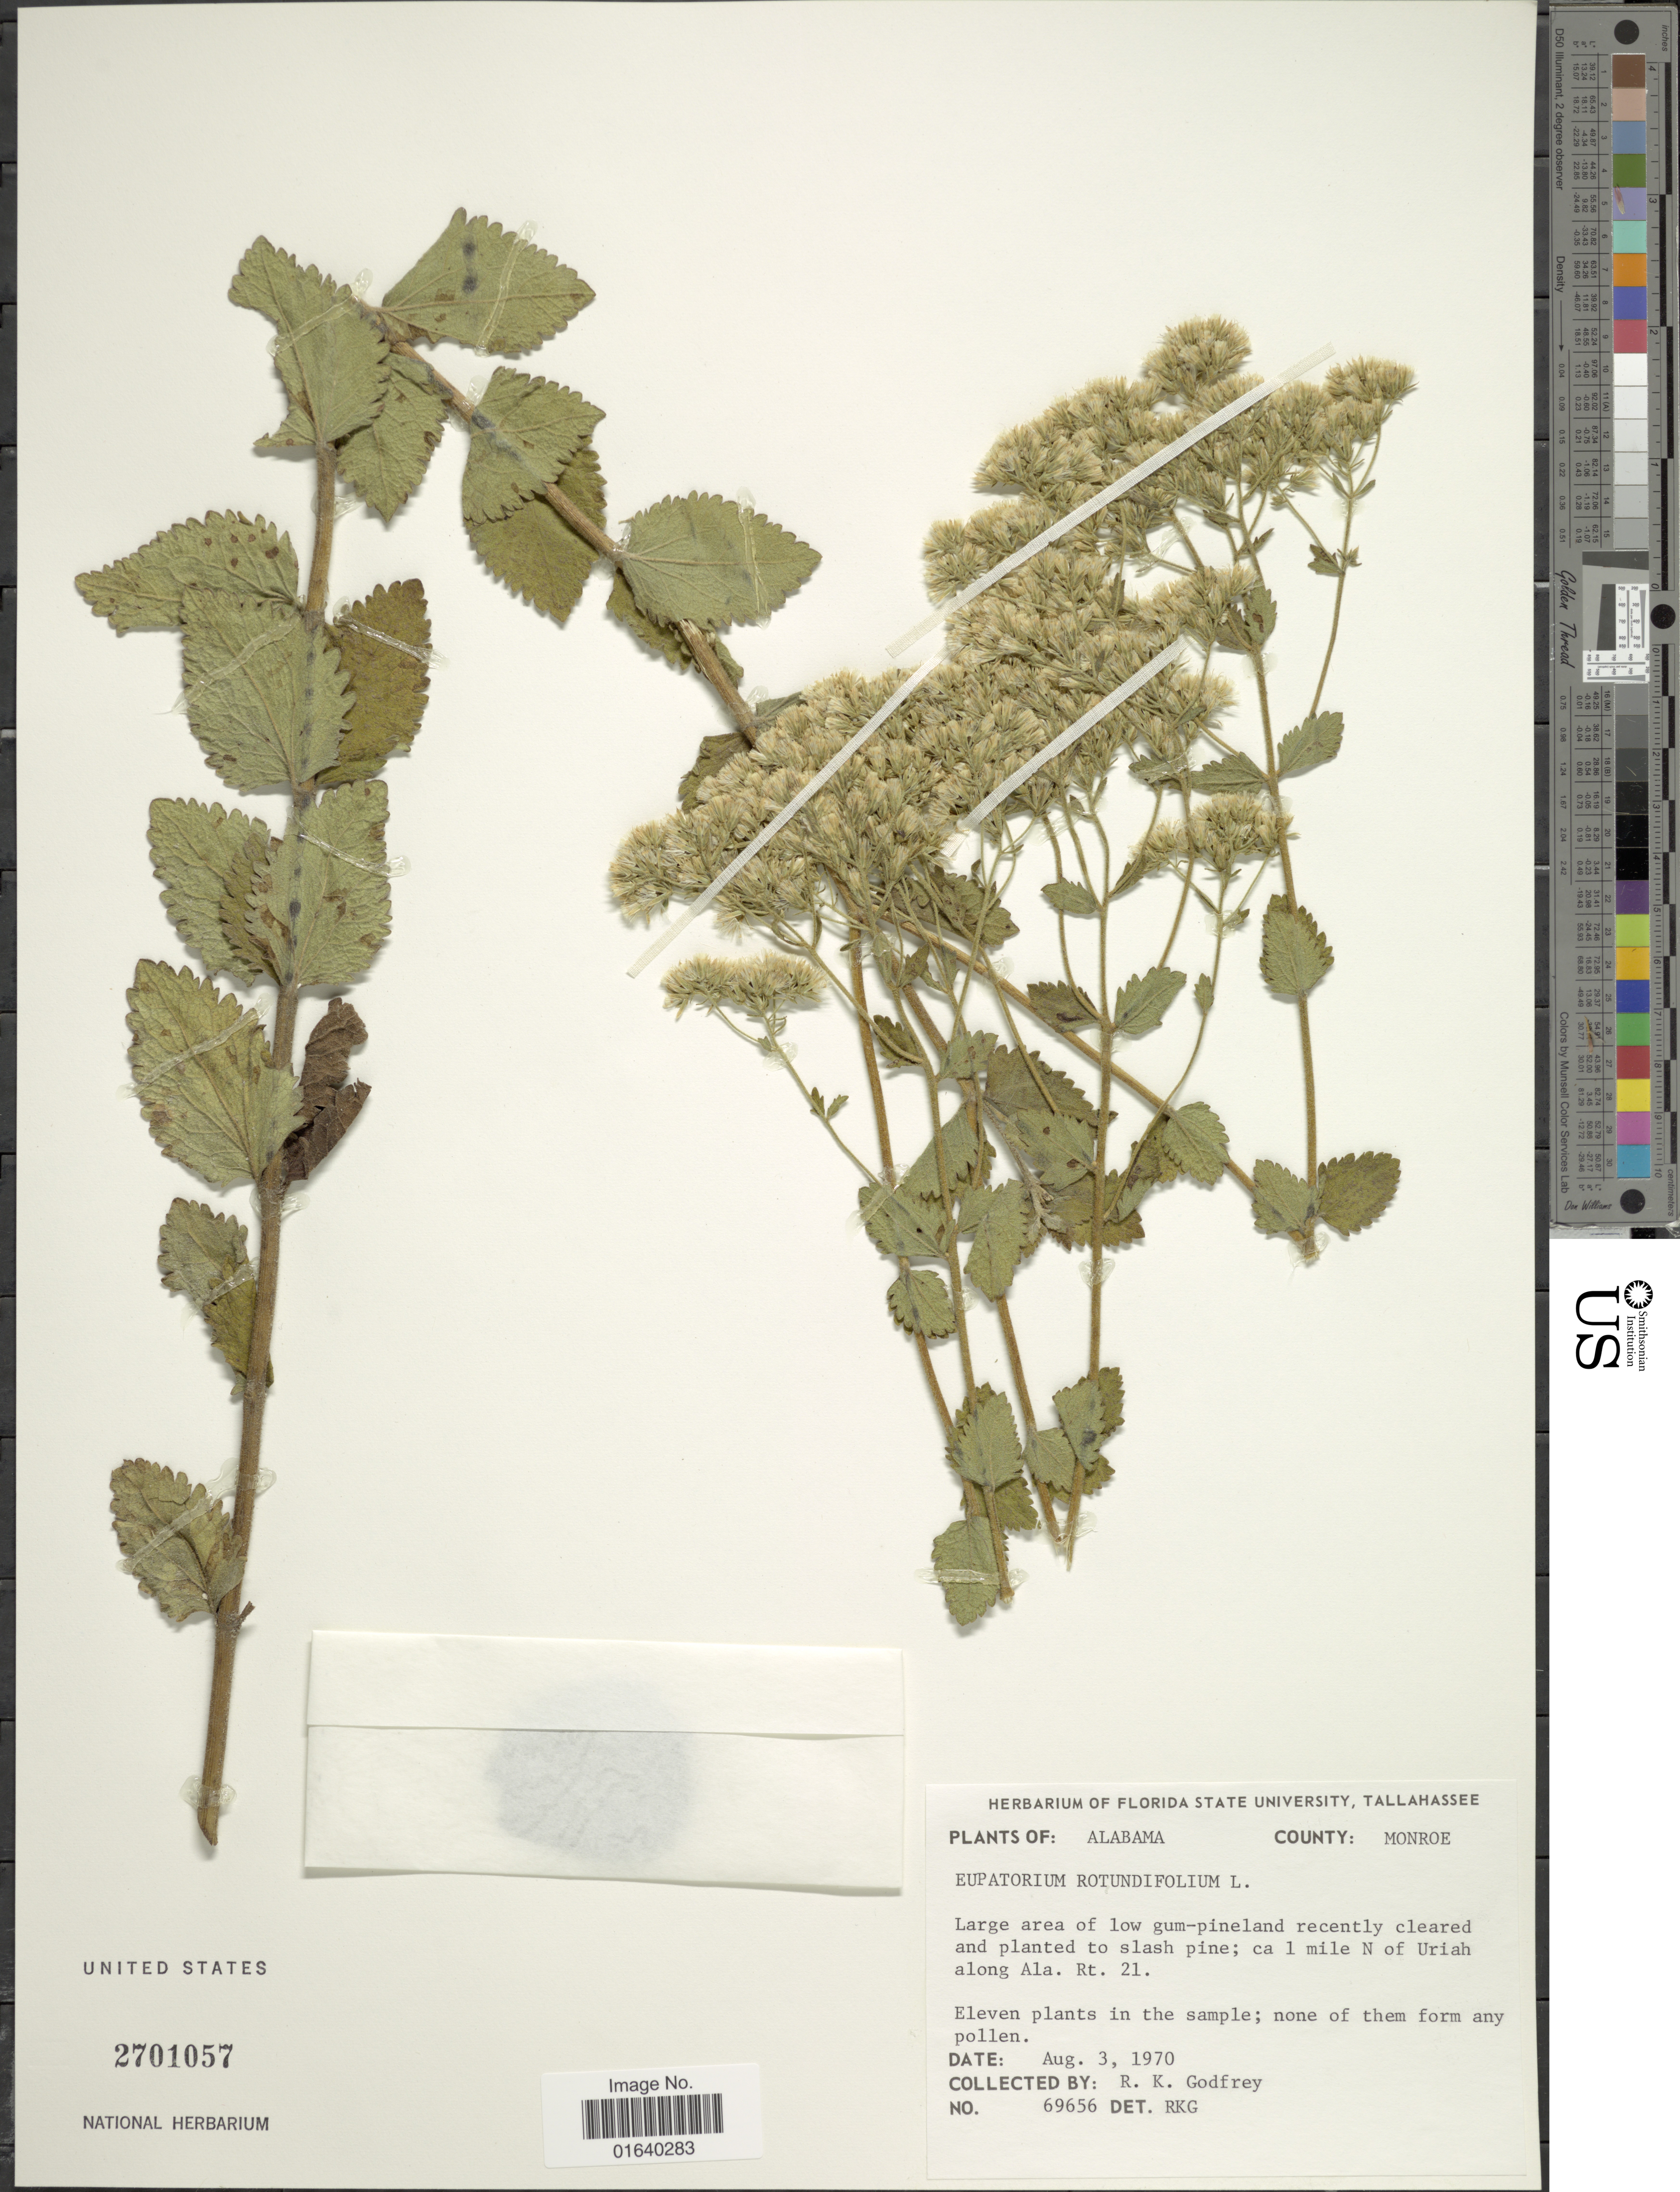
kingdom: Plantae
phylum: Tracheophyta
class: Magnoliopsida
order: Asterales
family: Asteraceae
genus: Eupatorium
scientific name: Eupatorium rotundifolium var. ovatum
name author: (Bigelow) J.D. Montgom. & Fairbrothers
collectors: R. K. Godfrey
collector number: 69656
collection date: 1970-08-03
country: United States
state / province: Alabama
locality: County: Monroe, Large area of low gun-pineland recently cleared and planted to slash pine; ca 1 mile N of Uriah along Ala. Rt. 21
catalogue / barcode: US 2701057